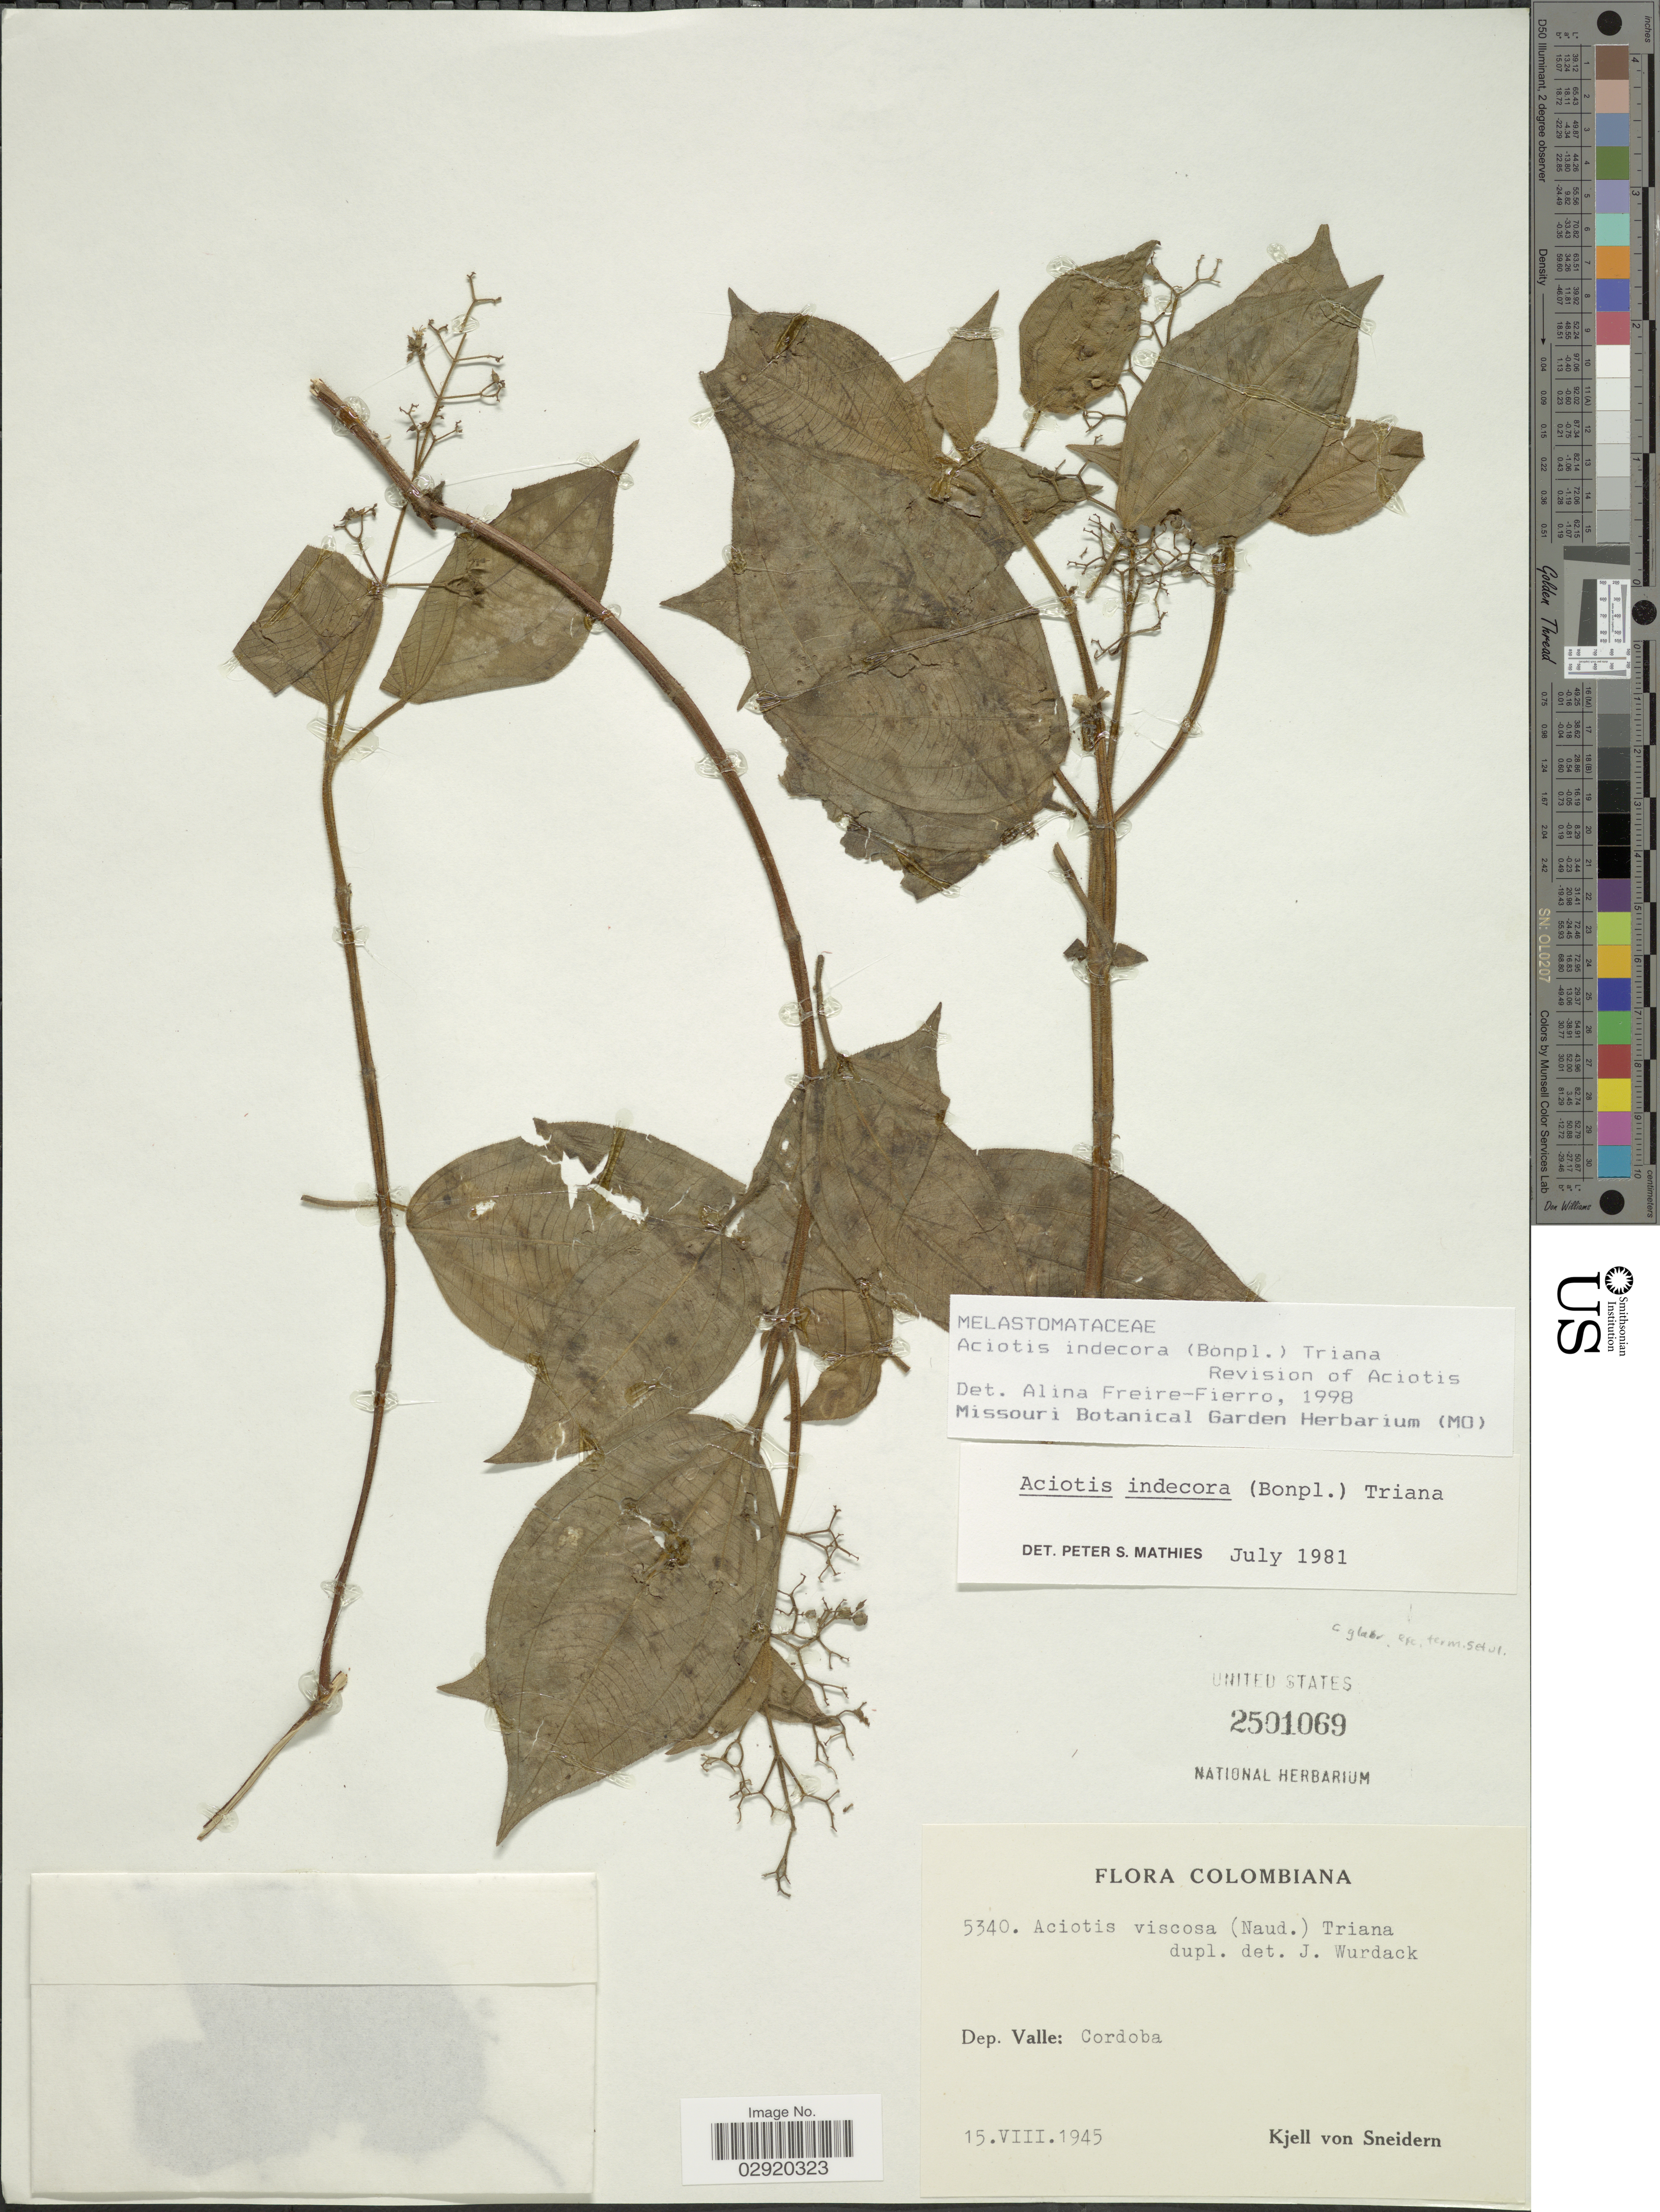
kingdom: Plantae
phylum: Tracheophyta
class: Magnoliopsida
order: Myrtales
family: Melastomataceae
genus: Aciotis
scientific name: Aciotis indecora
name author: (Bonpl.) Triana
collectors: K. von Sneidern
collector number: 5340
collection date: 1945-08-15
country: Colombia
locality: Dep. Valle: Cordoba.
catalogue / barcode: US 2501069